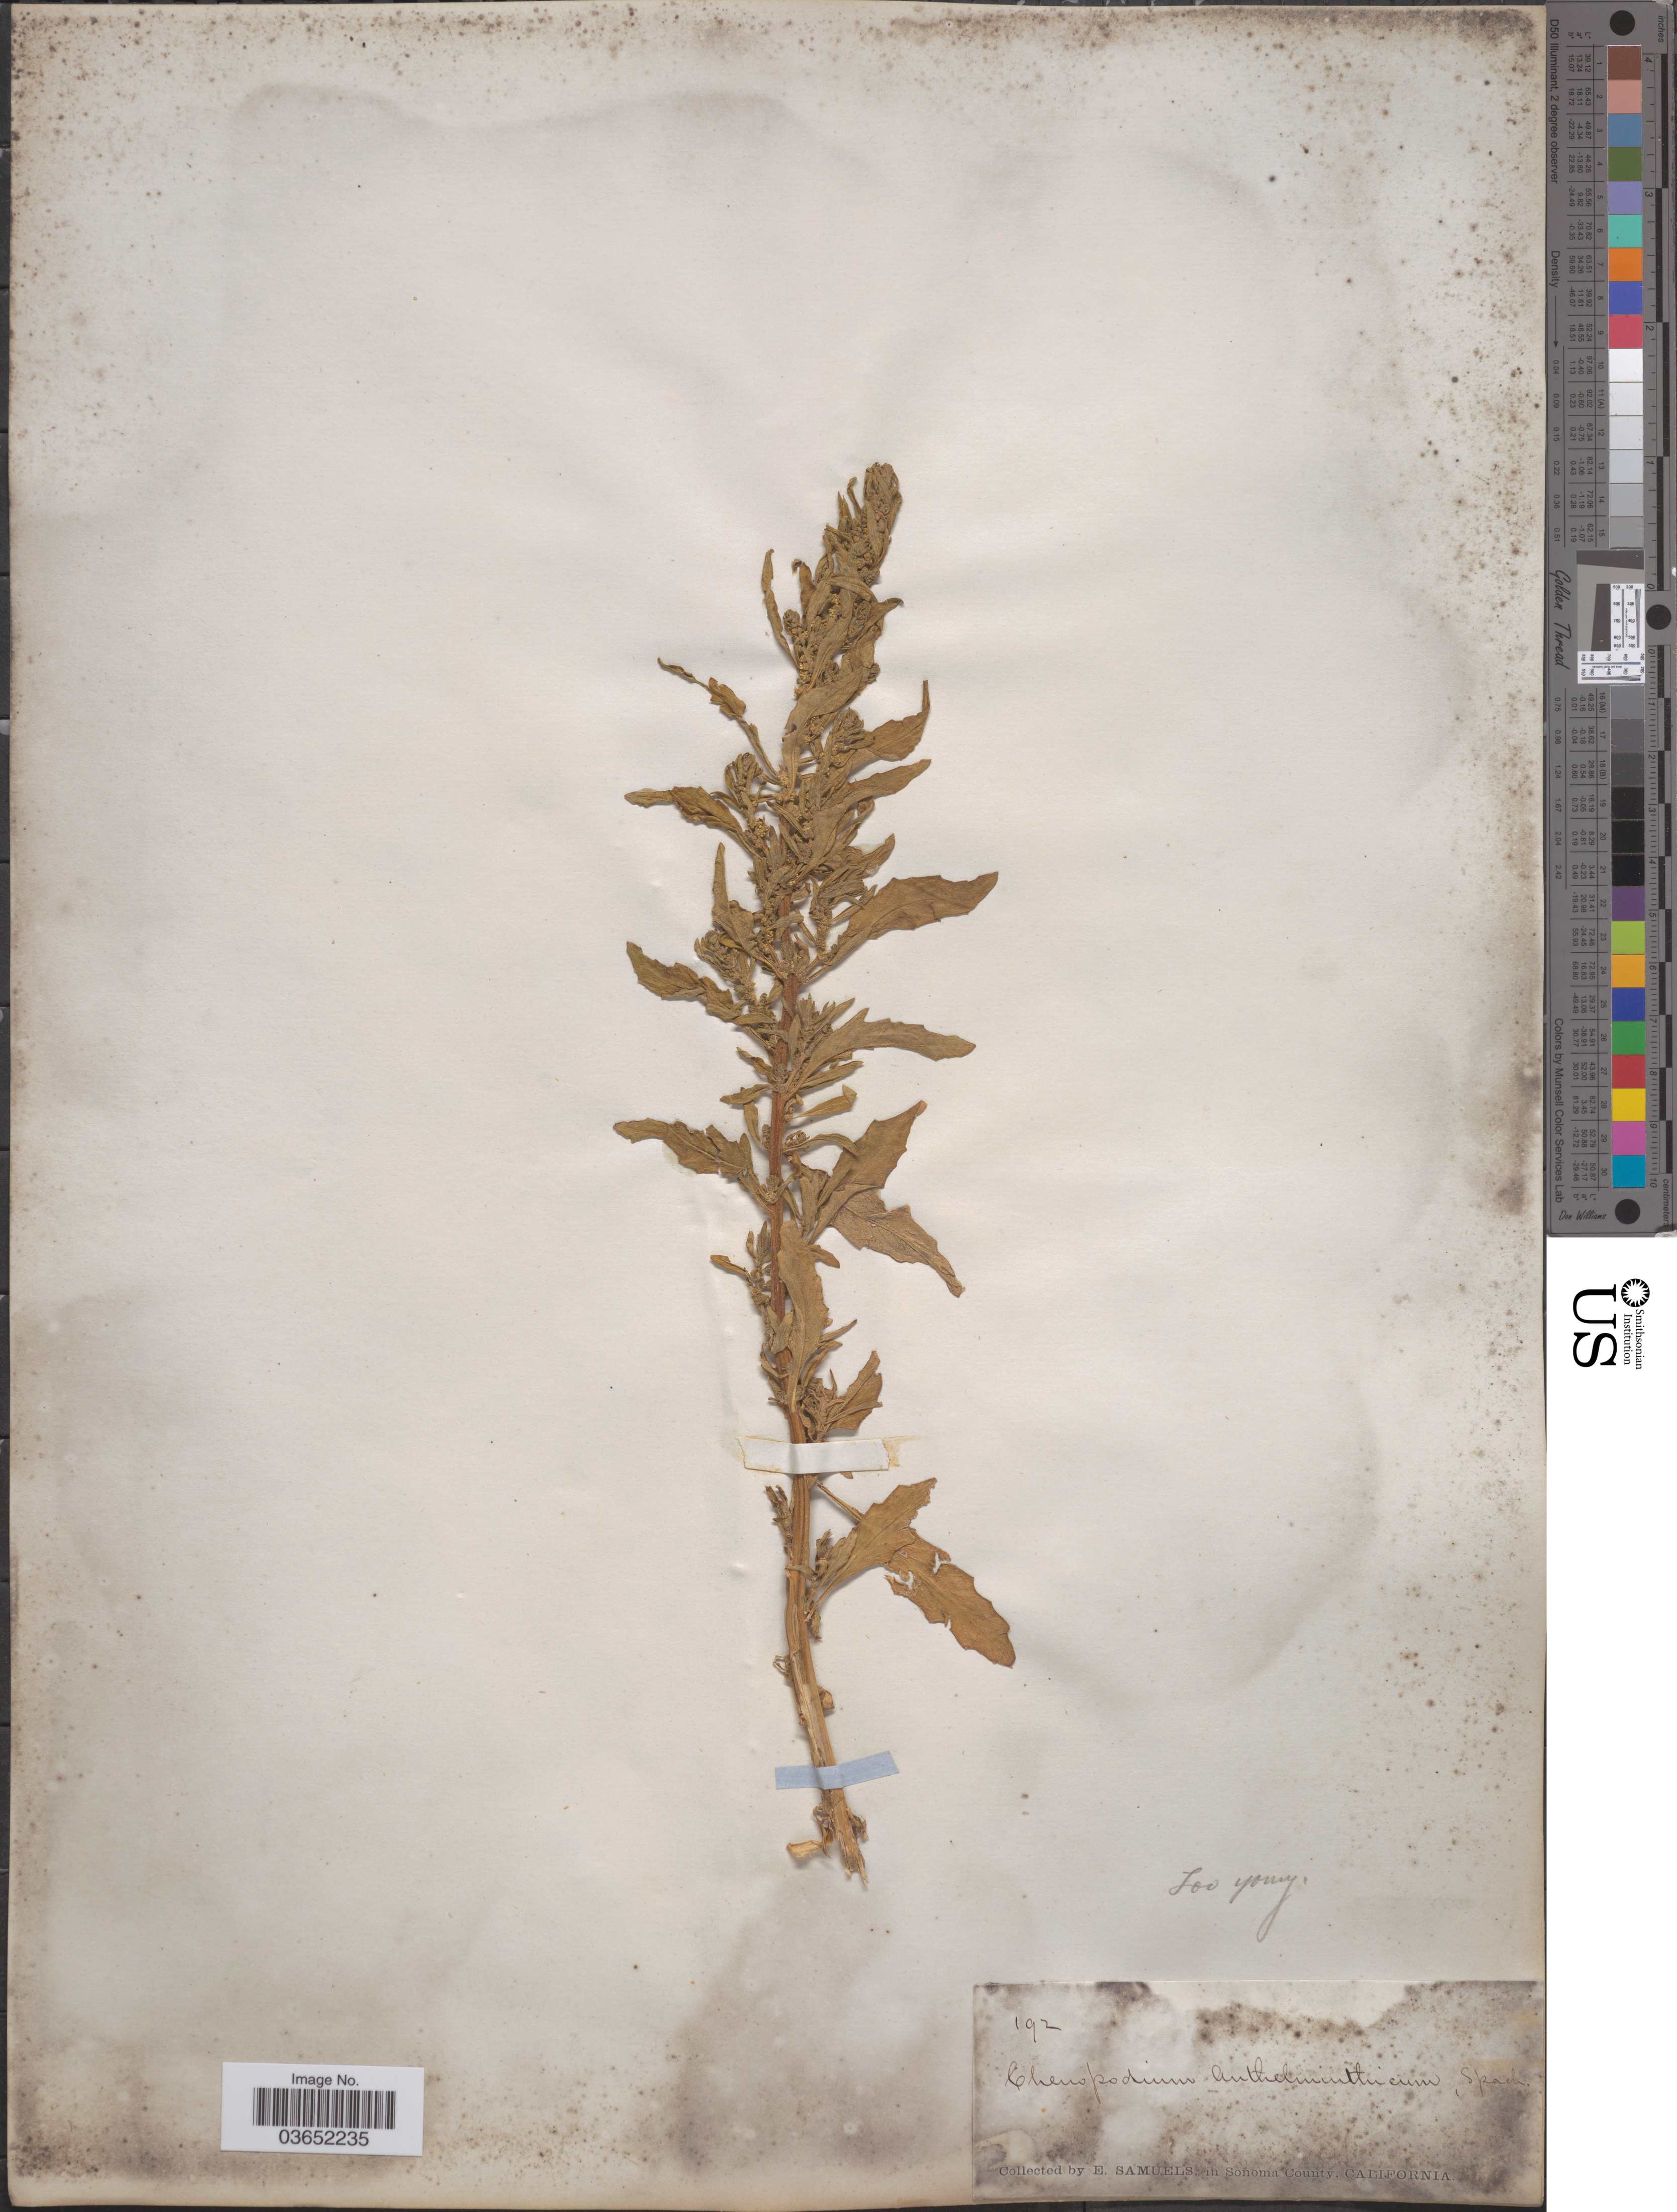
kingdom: Plantae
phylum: Tracheophyta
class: Magnoliopsida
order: Caryophyllales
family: Amaranthaceae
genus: Chenopodium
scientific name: Chenopodium ambrosioides var. anthelminticum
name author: (L.) A. Gray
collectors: E. Samuels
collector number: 192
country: United States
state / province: California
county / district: Sonoma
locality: Sonoma County.